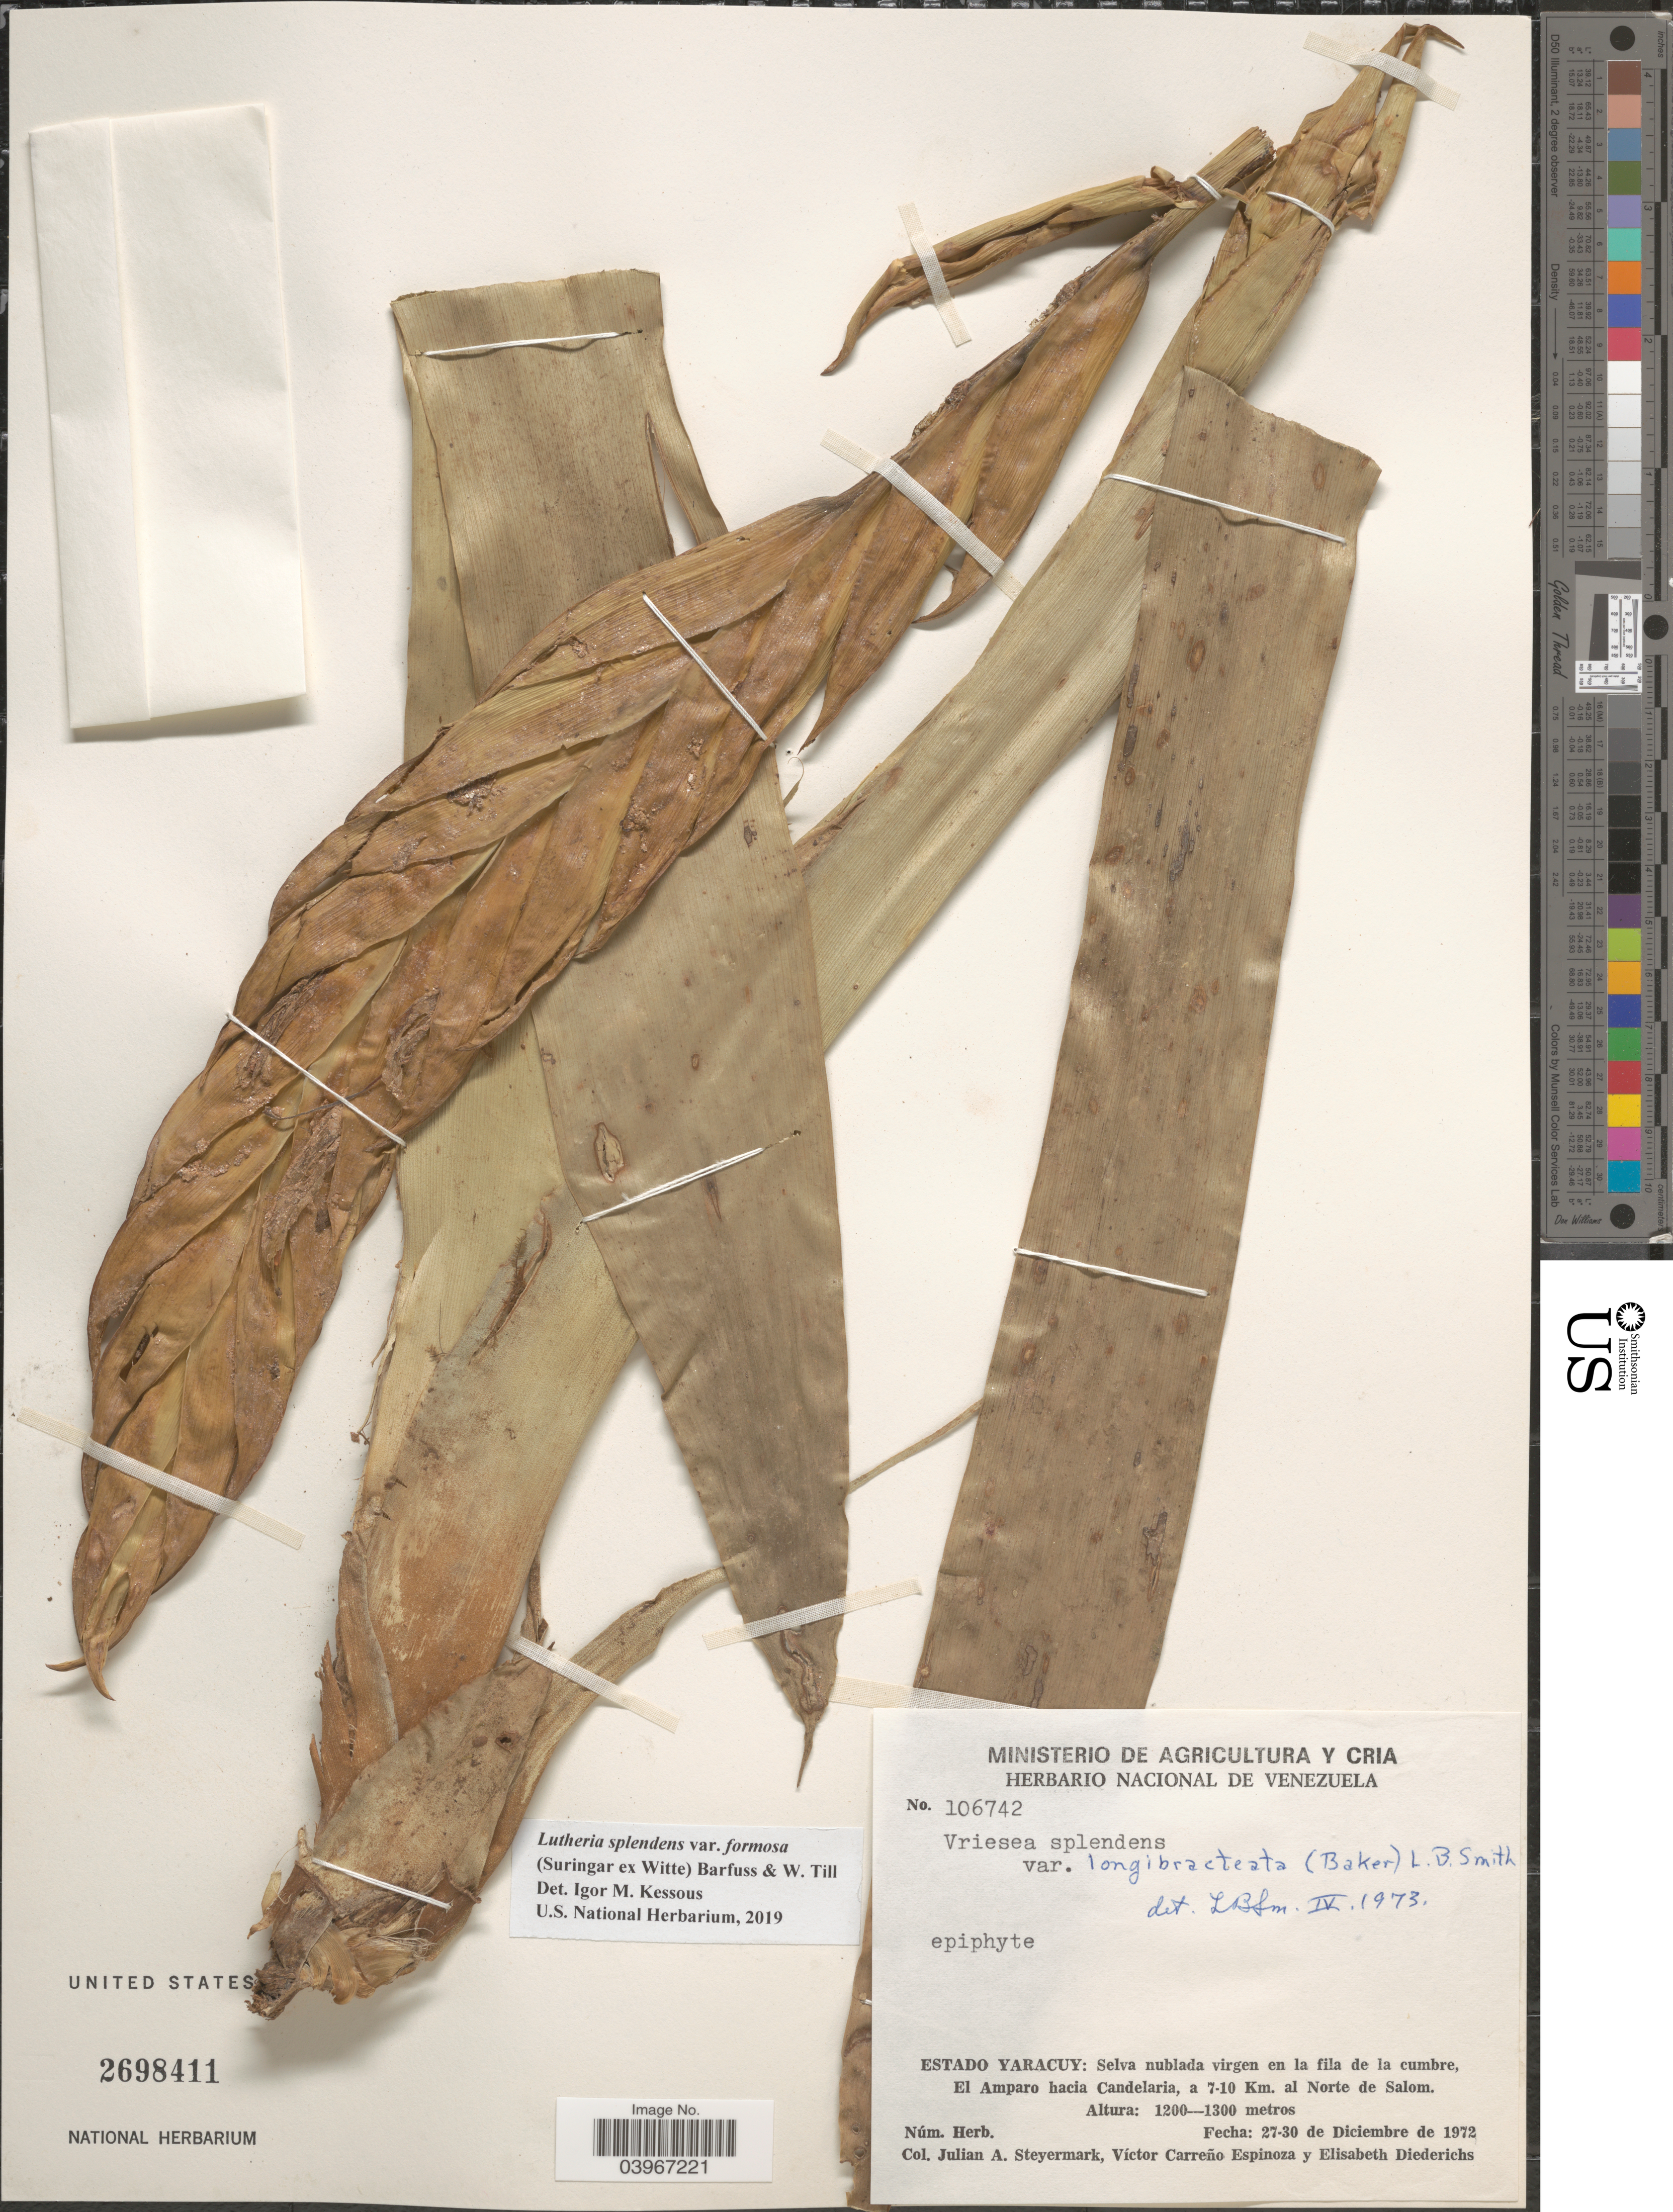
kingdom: Plantae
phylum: Tracheophyta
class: Liliopsida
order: Poales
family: Bromeliaceae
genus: Lutheria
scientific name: Lutheria splendens var. formosa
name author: (Suringar ex Witte) Barfuss & W. Till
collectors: J. Steyermark, V. Carreño E. & E. Diederichs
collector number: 106742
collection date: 1972-12-27/1972-12-30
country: Venezuela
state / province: Yaracuy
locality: Selva nublada virgen en la fila de la cumbre, El Amparo hacia Candelaria, a 7-10 Km. al Norte de Salom.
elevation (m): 1200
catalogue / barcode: US 2698411